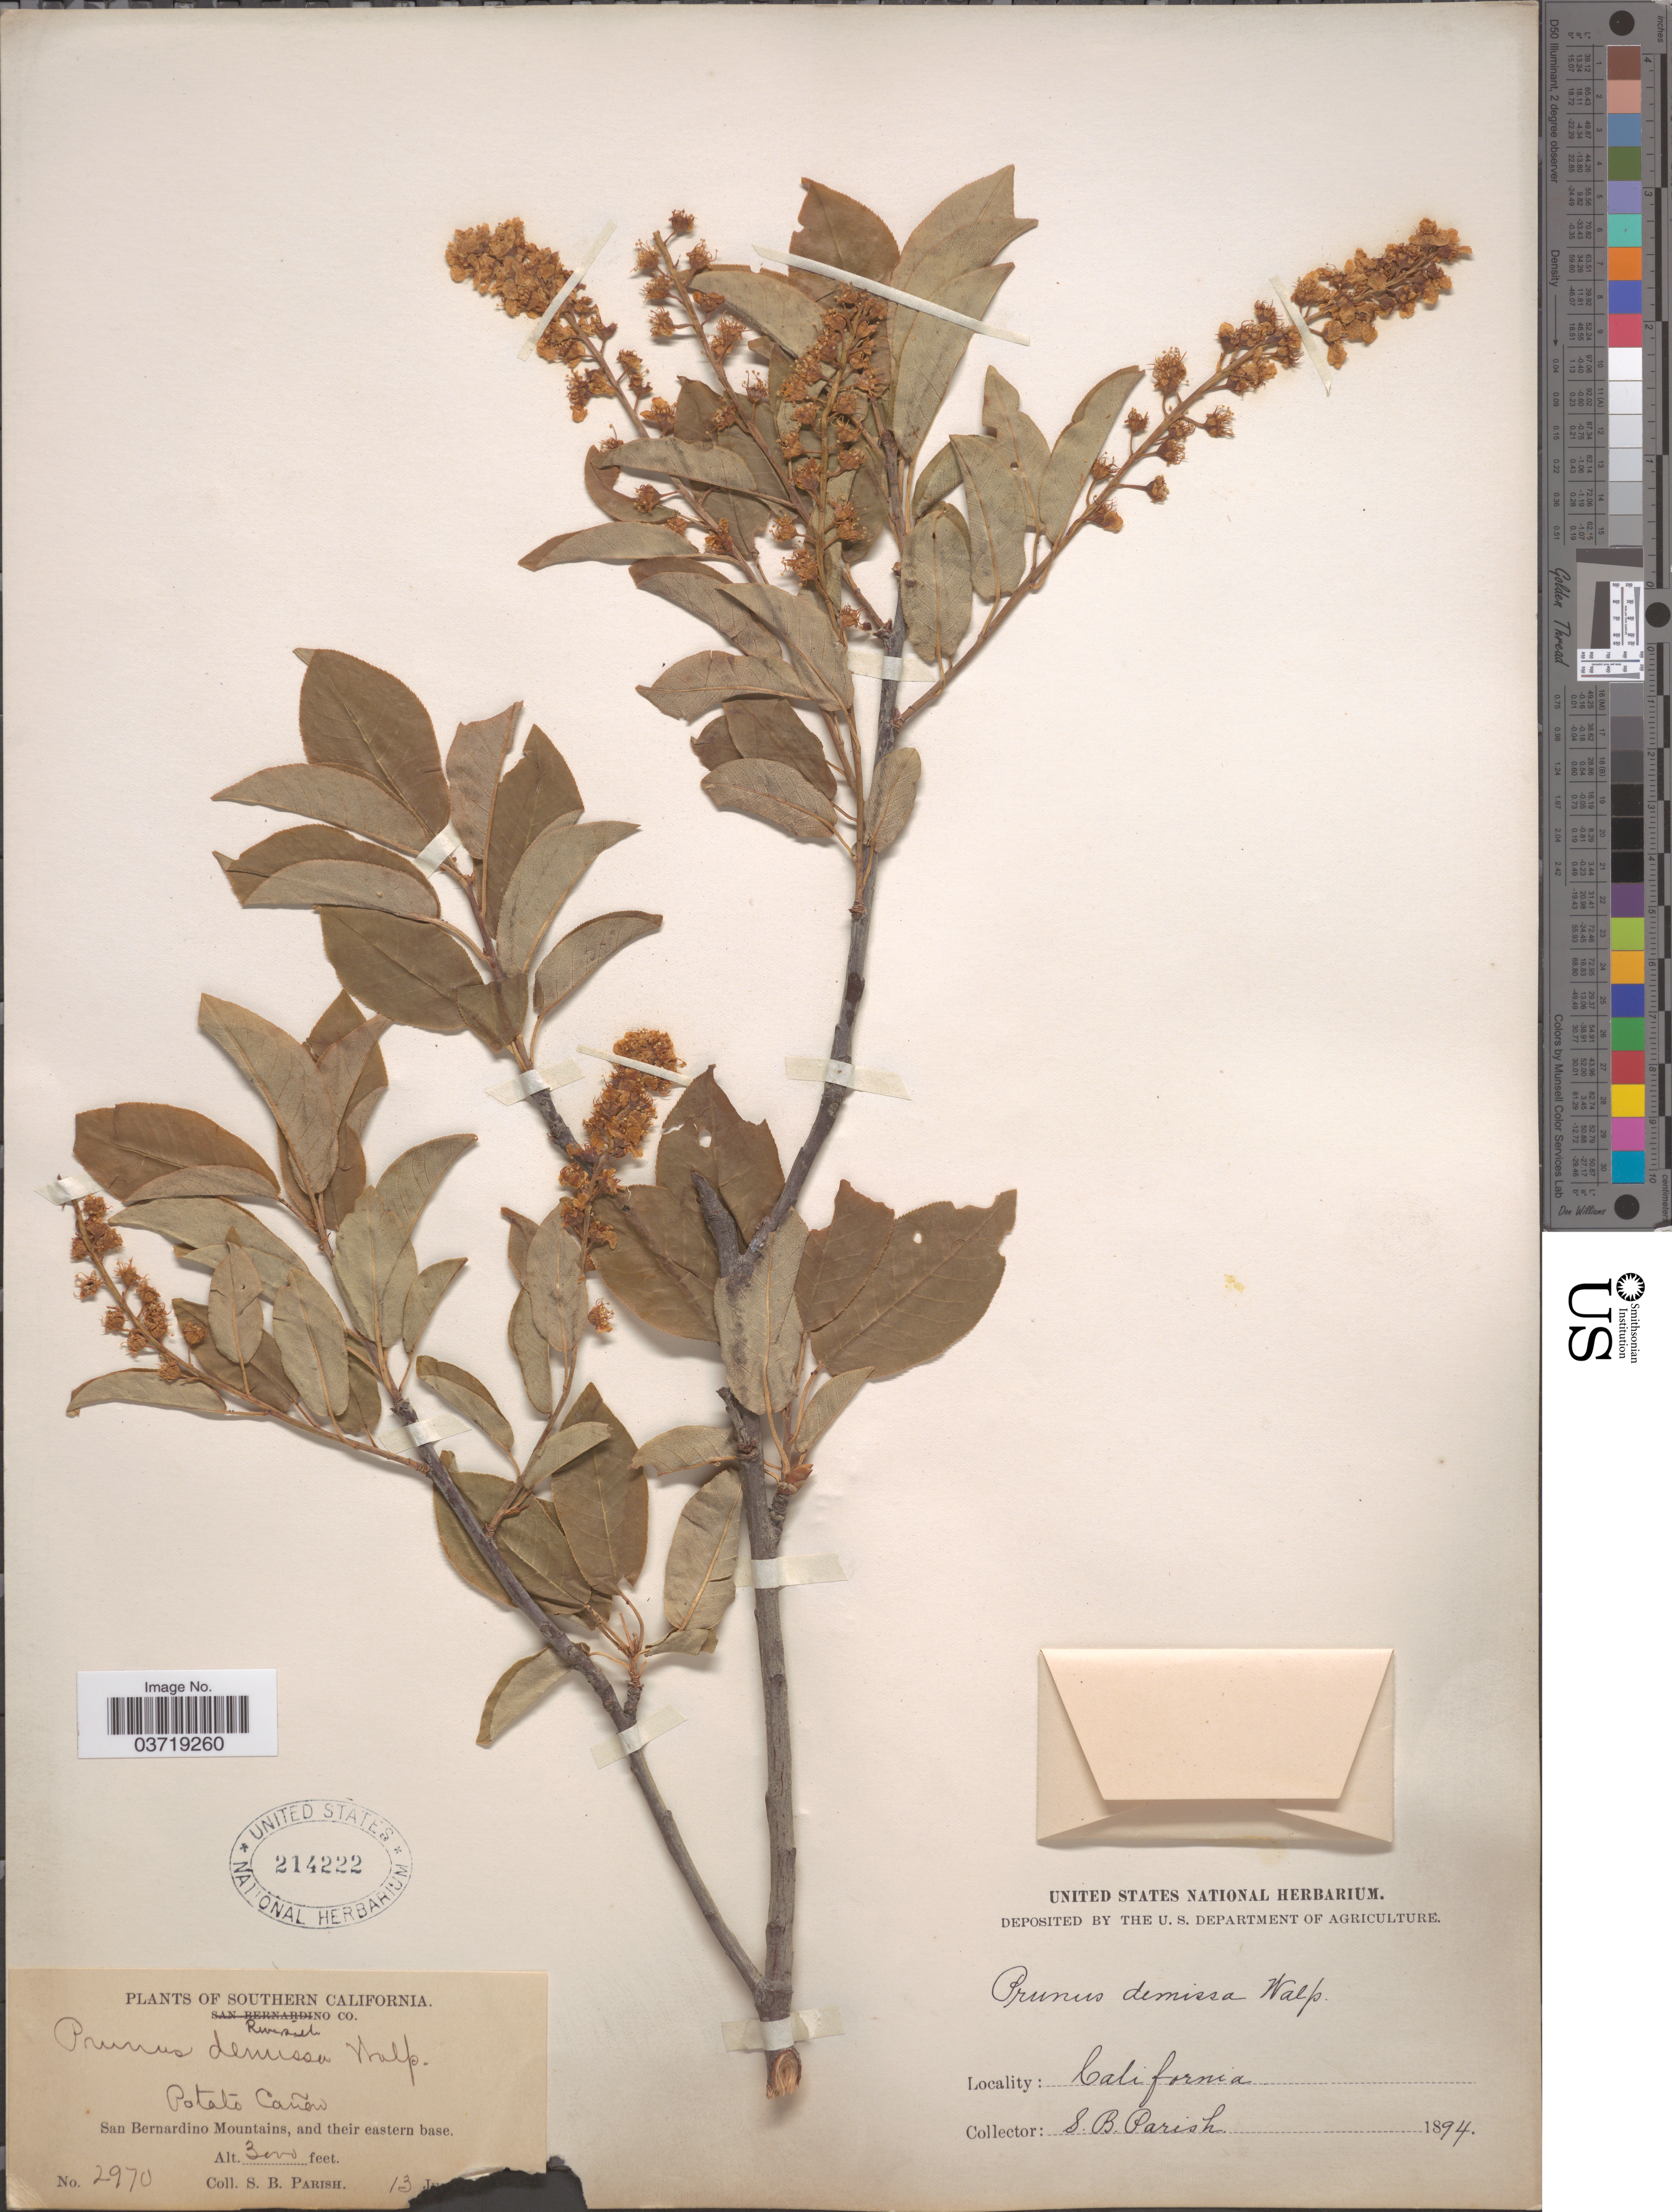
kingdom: Plantae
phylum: Tracheophyta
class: Magnoliopsida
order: Rosales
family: Rosaceae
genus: Prunus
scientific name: Prunus virginiana var. demissa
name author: (Nutt.) Torr.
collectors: S. B. Parish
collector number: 2970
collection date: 1894-06-13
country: United States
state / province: California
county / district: San Bernardino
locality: Southern California. Riverside Co. Potato Cañon. San Bernardino Mountains, and their eastern base.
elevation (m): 914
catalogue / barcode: US 214222